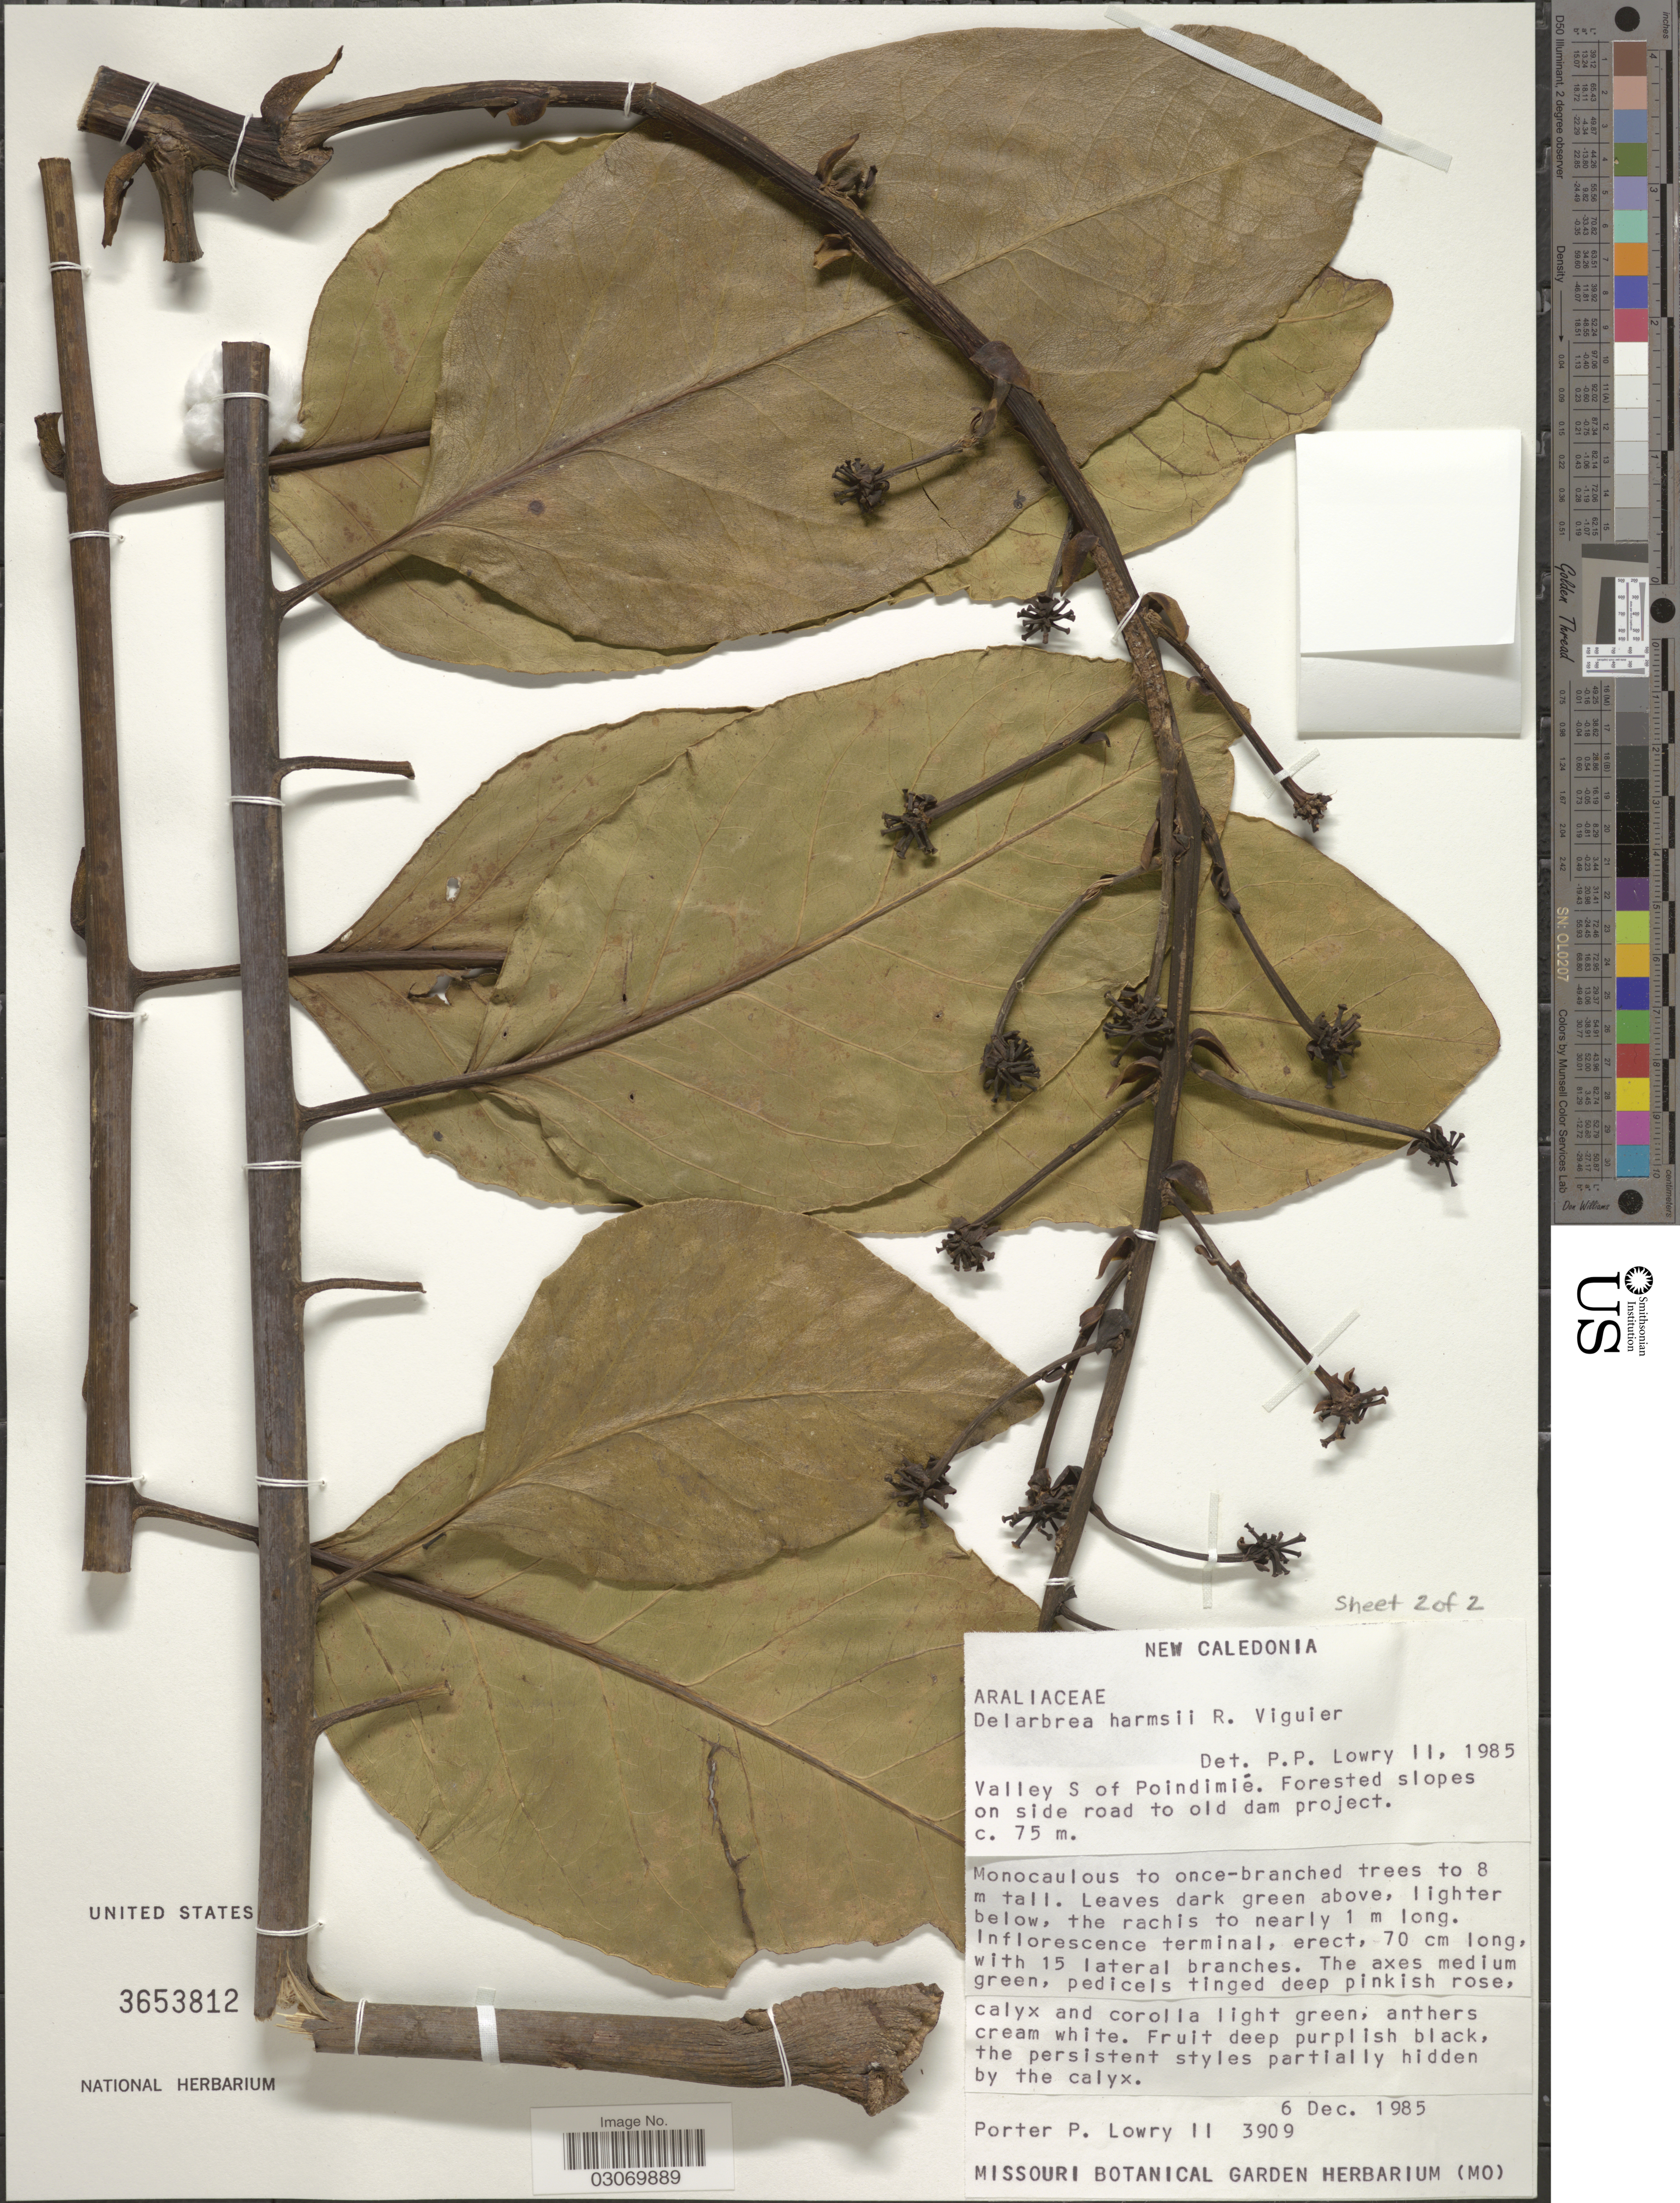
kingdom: Plantae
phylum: Tracheophyta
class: Magnoliopsida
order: Apiales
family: Myodocarpaceae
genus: Delarbrea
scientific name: Delarbrea harmsii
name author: R. Vig.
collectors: P. P. Lowry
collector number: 3909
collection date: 1985-12-06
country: New Caledonia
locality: Valley S of Poindimié, Forested slopes on side road to old dam project.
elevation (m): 75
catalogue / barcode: US 3653812